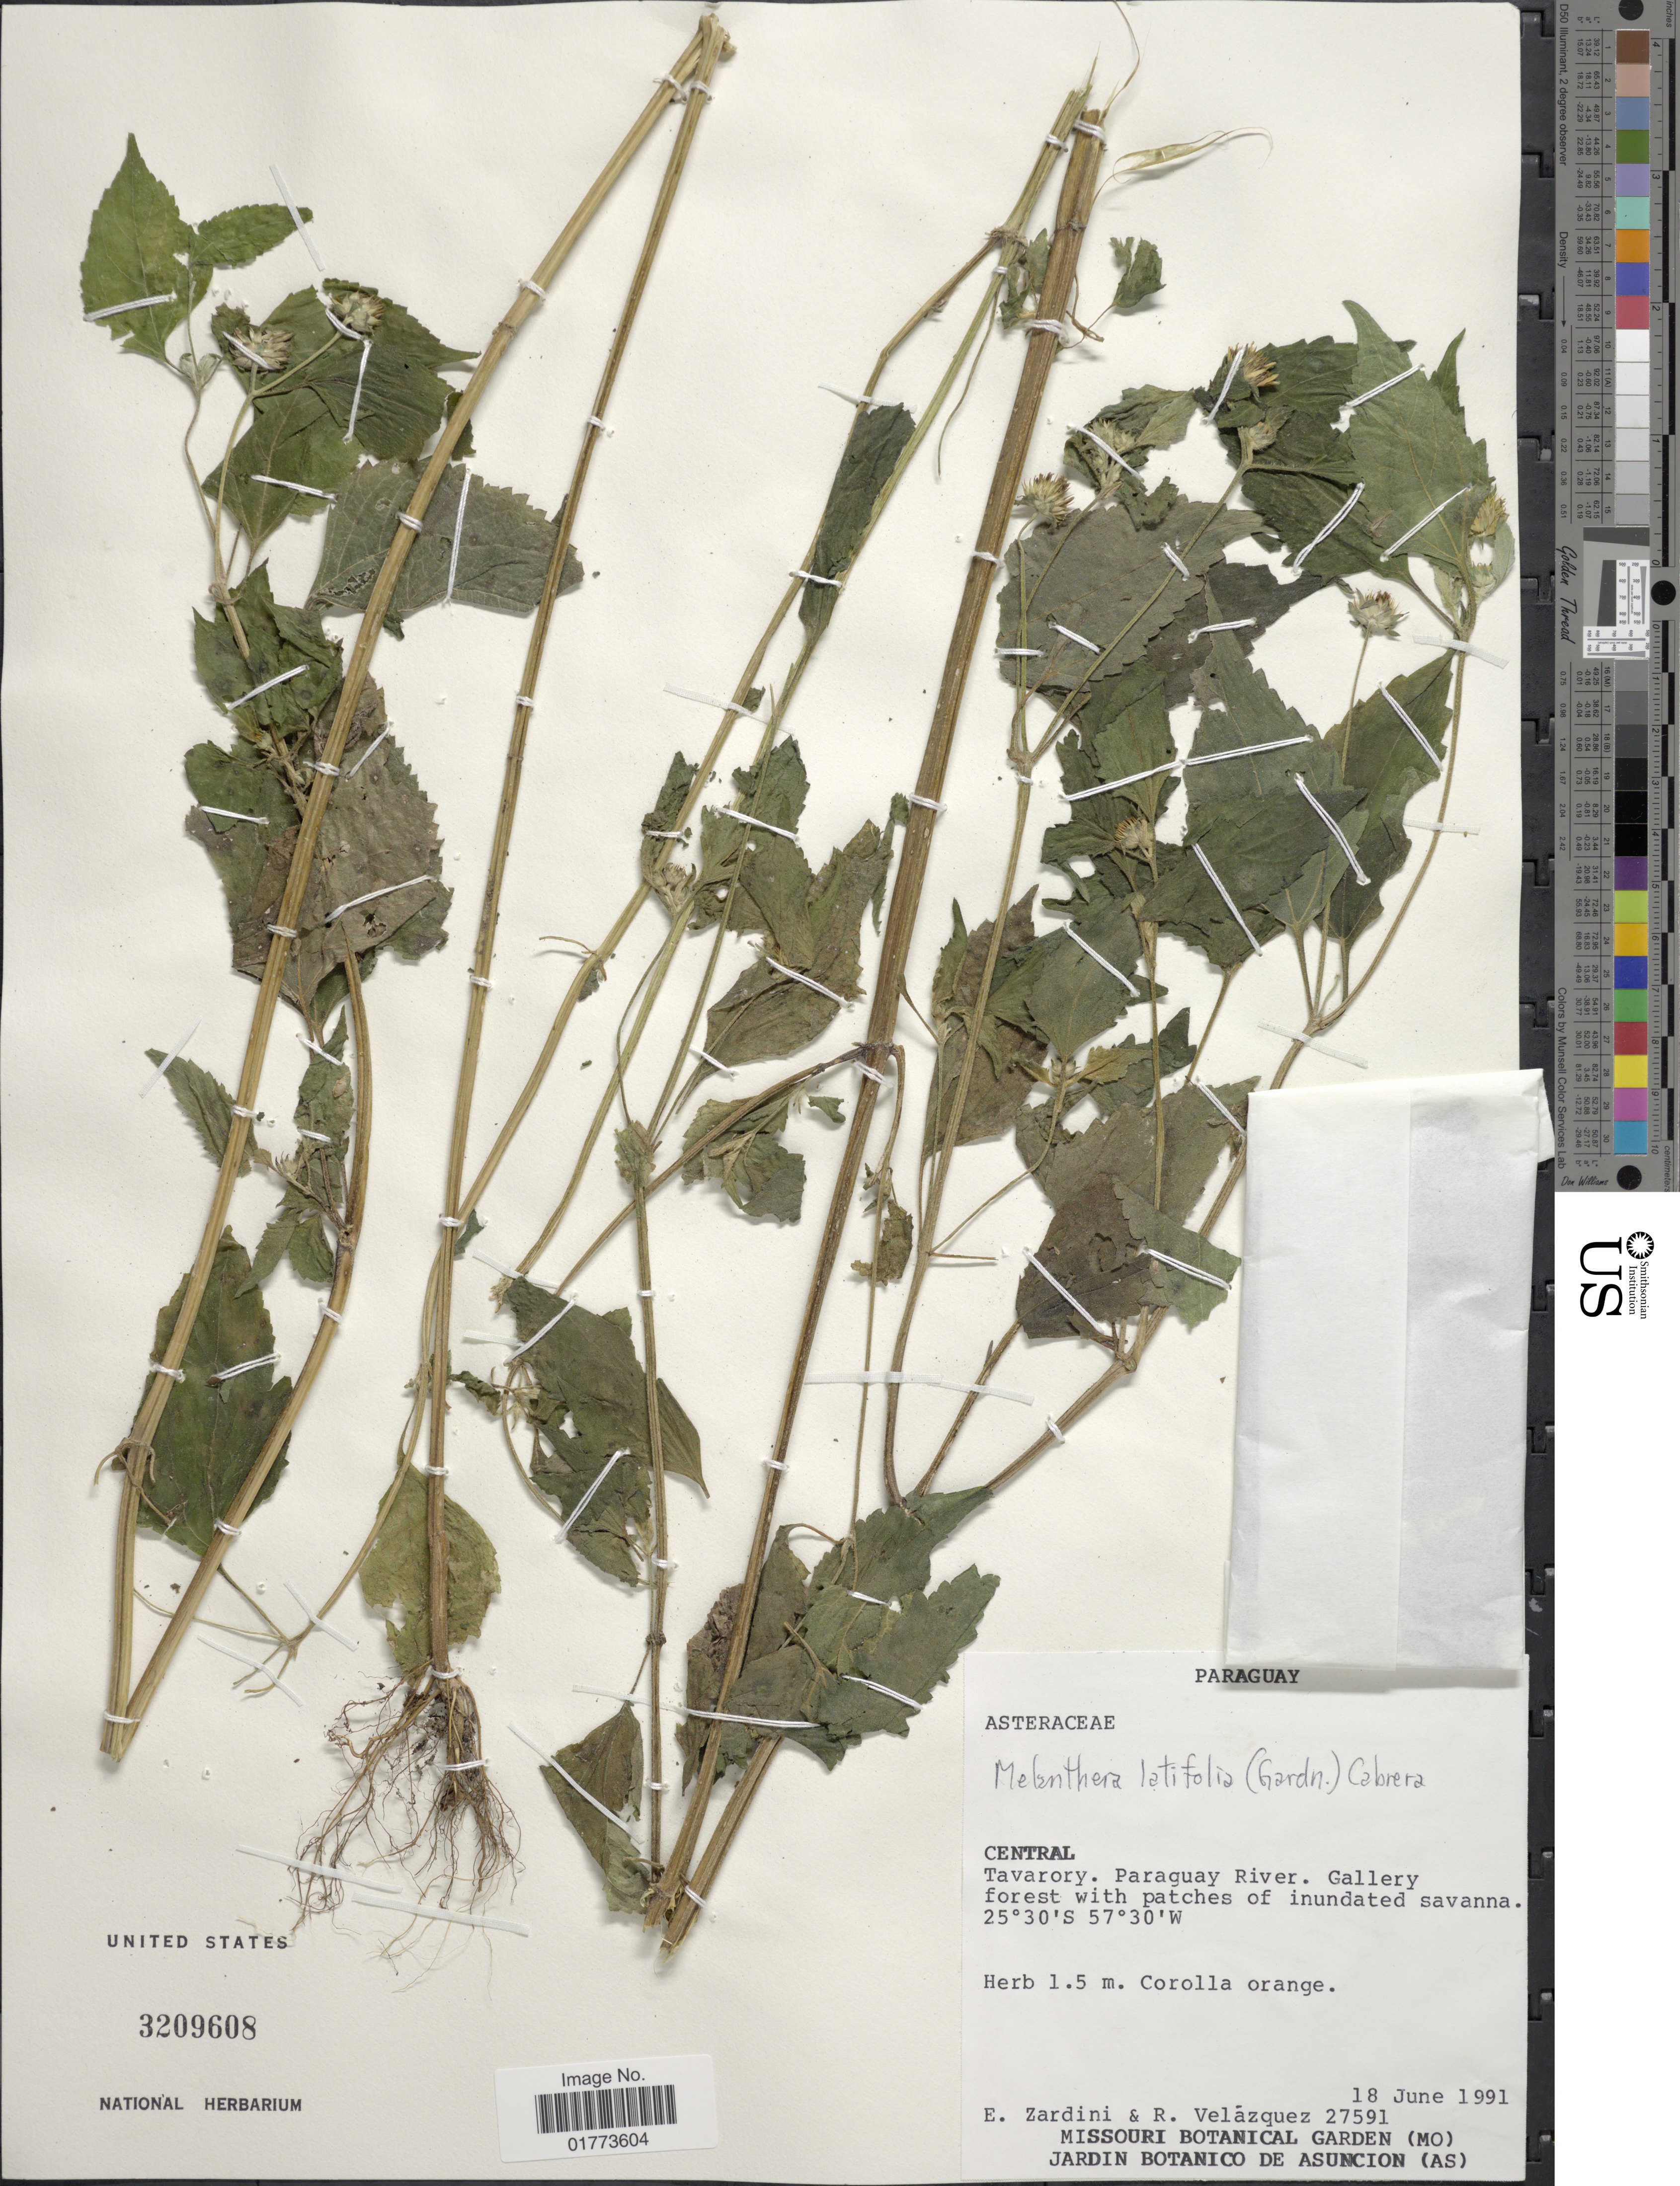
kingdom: Plantae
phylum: Tracheophyta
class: Magnoliopsida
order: Asterales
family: Asteraceae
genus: Melanthera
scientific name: Melanthera latifolia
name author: (Gardner)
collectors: E. M. Zardini & R. Velázquez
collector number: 27591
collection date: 1991-06-18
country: Paraguay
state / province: Central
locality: Tavarory. Paraguay River. Gallery forest with patches of inundated savanna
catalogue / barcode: US 3209608